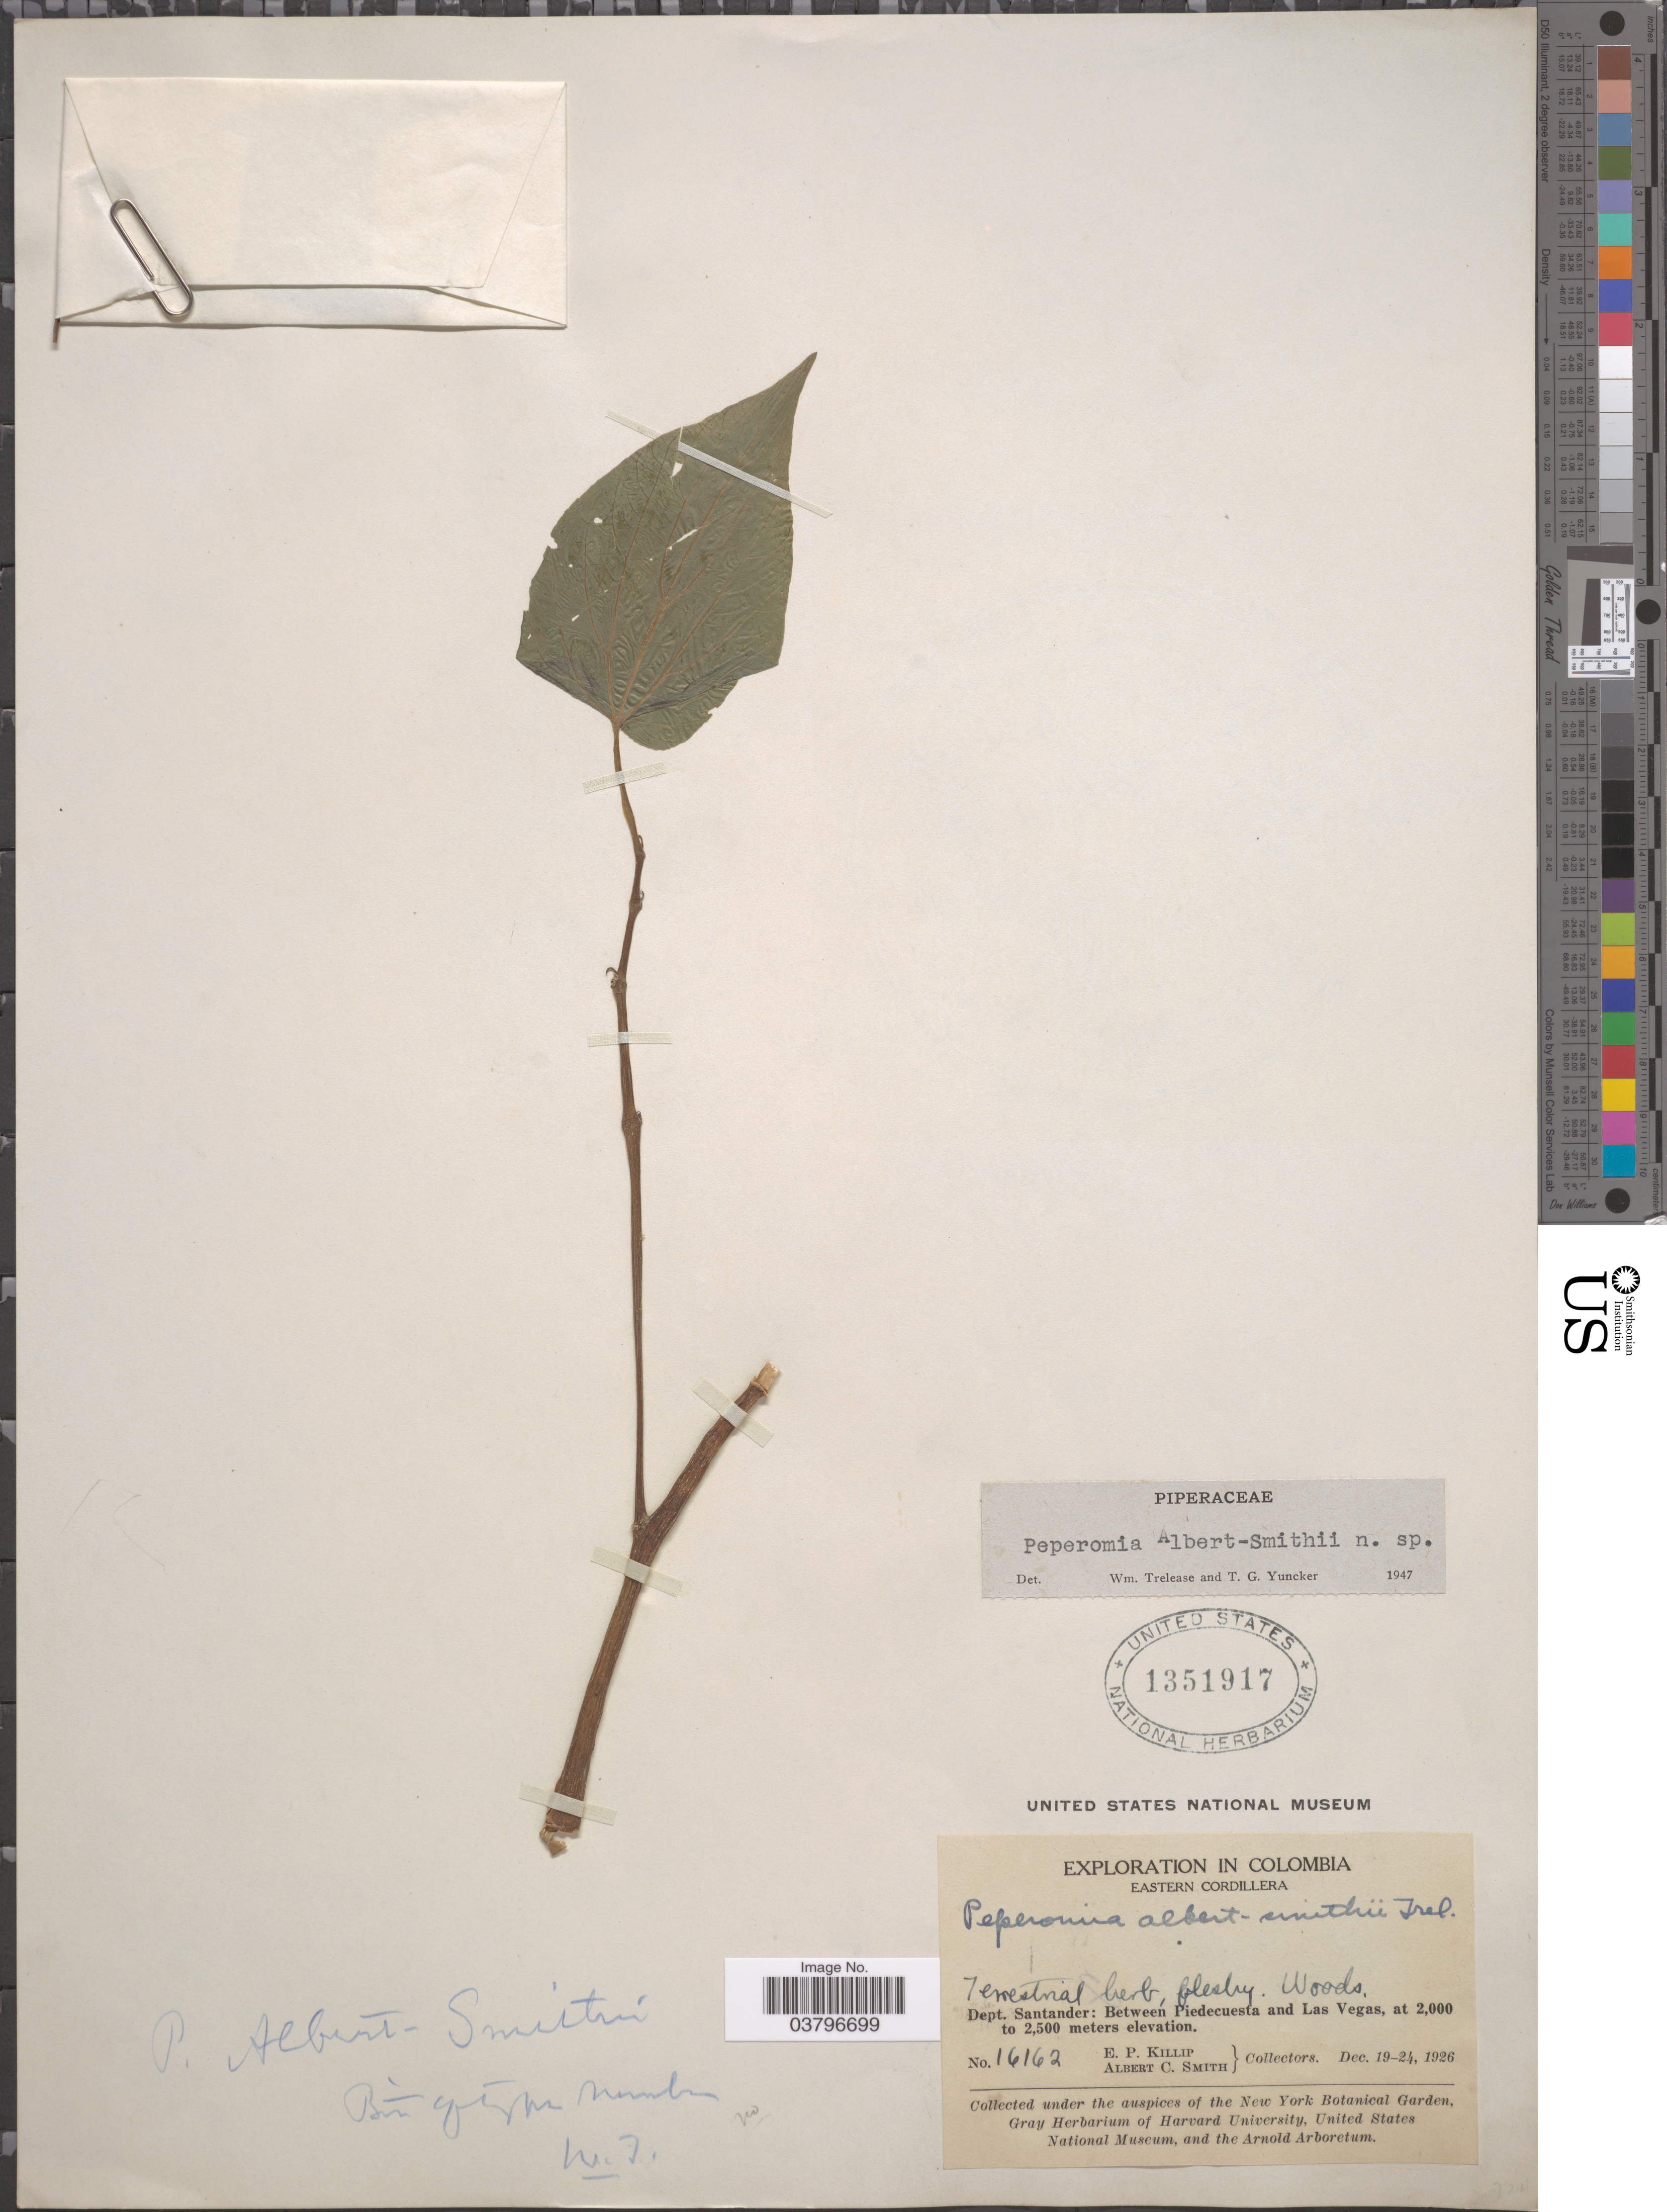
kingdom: Plantae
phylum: Tracheophyta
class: Magnoliopsida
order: Piperales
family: Piperaceae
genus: Peperomia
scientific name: Peperomia albert-smithii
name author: Trel. & Yunck.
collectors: E. P. Killip & A. C. Smith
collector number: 16162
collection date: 1926-12-19/1926-12-24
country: Colombia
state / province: Santander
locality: Eastern Cordillera. Dept. Santander: Between Piedecuesta and Las Vegas.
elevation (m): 2000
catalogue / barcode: US 1351917